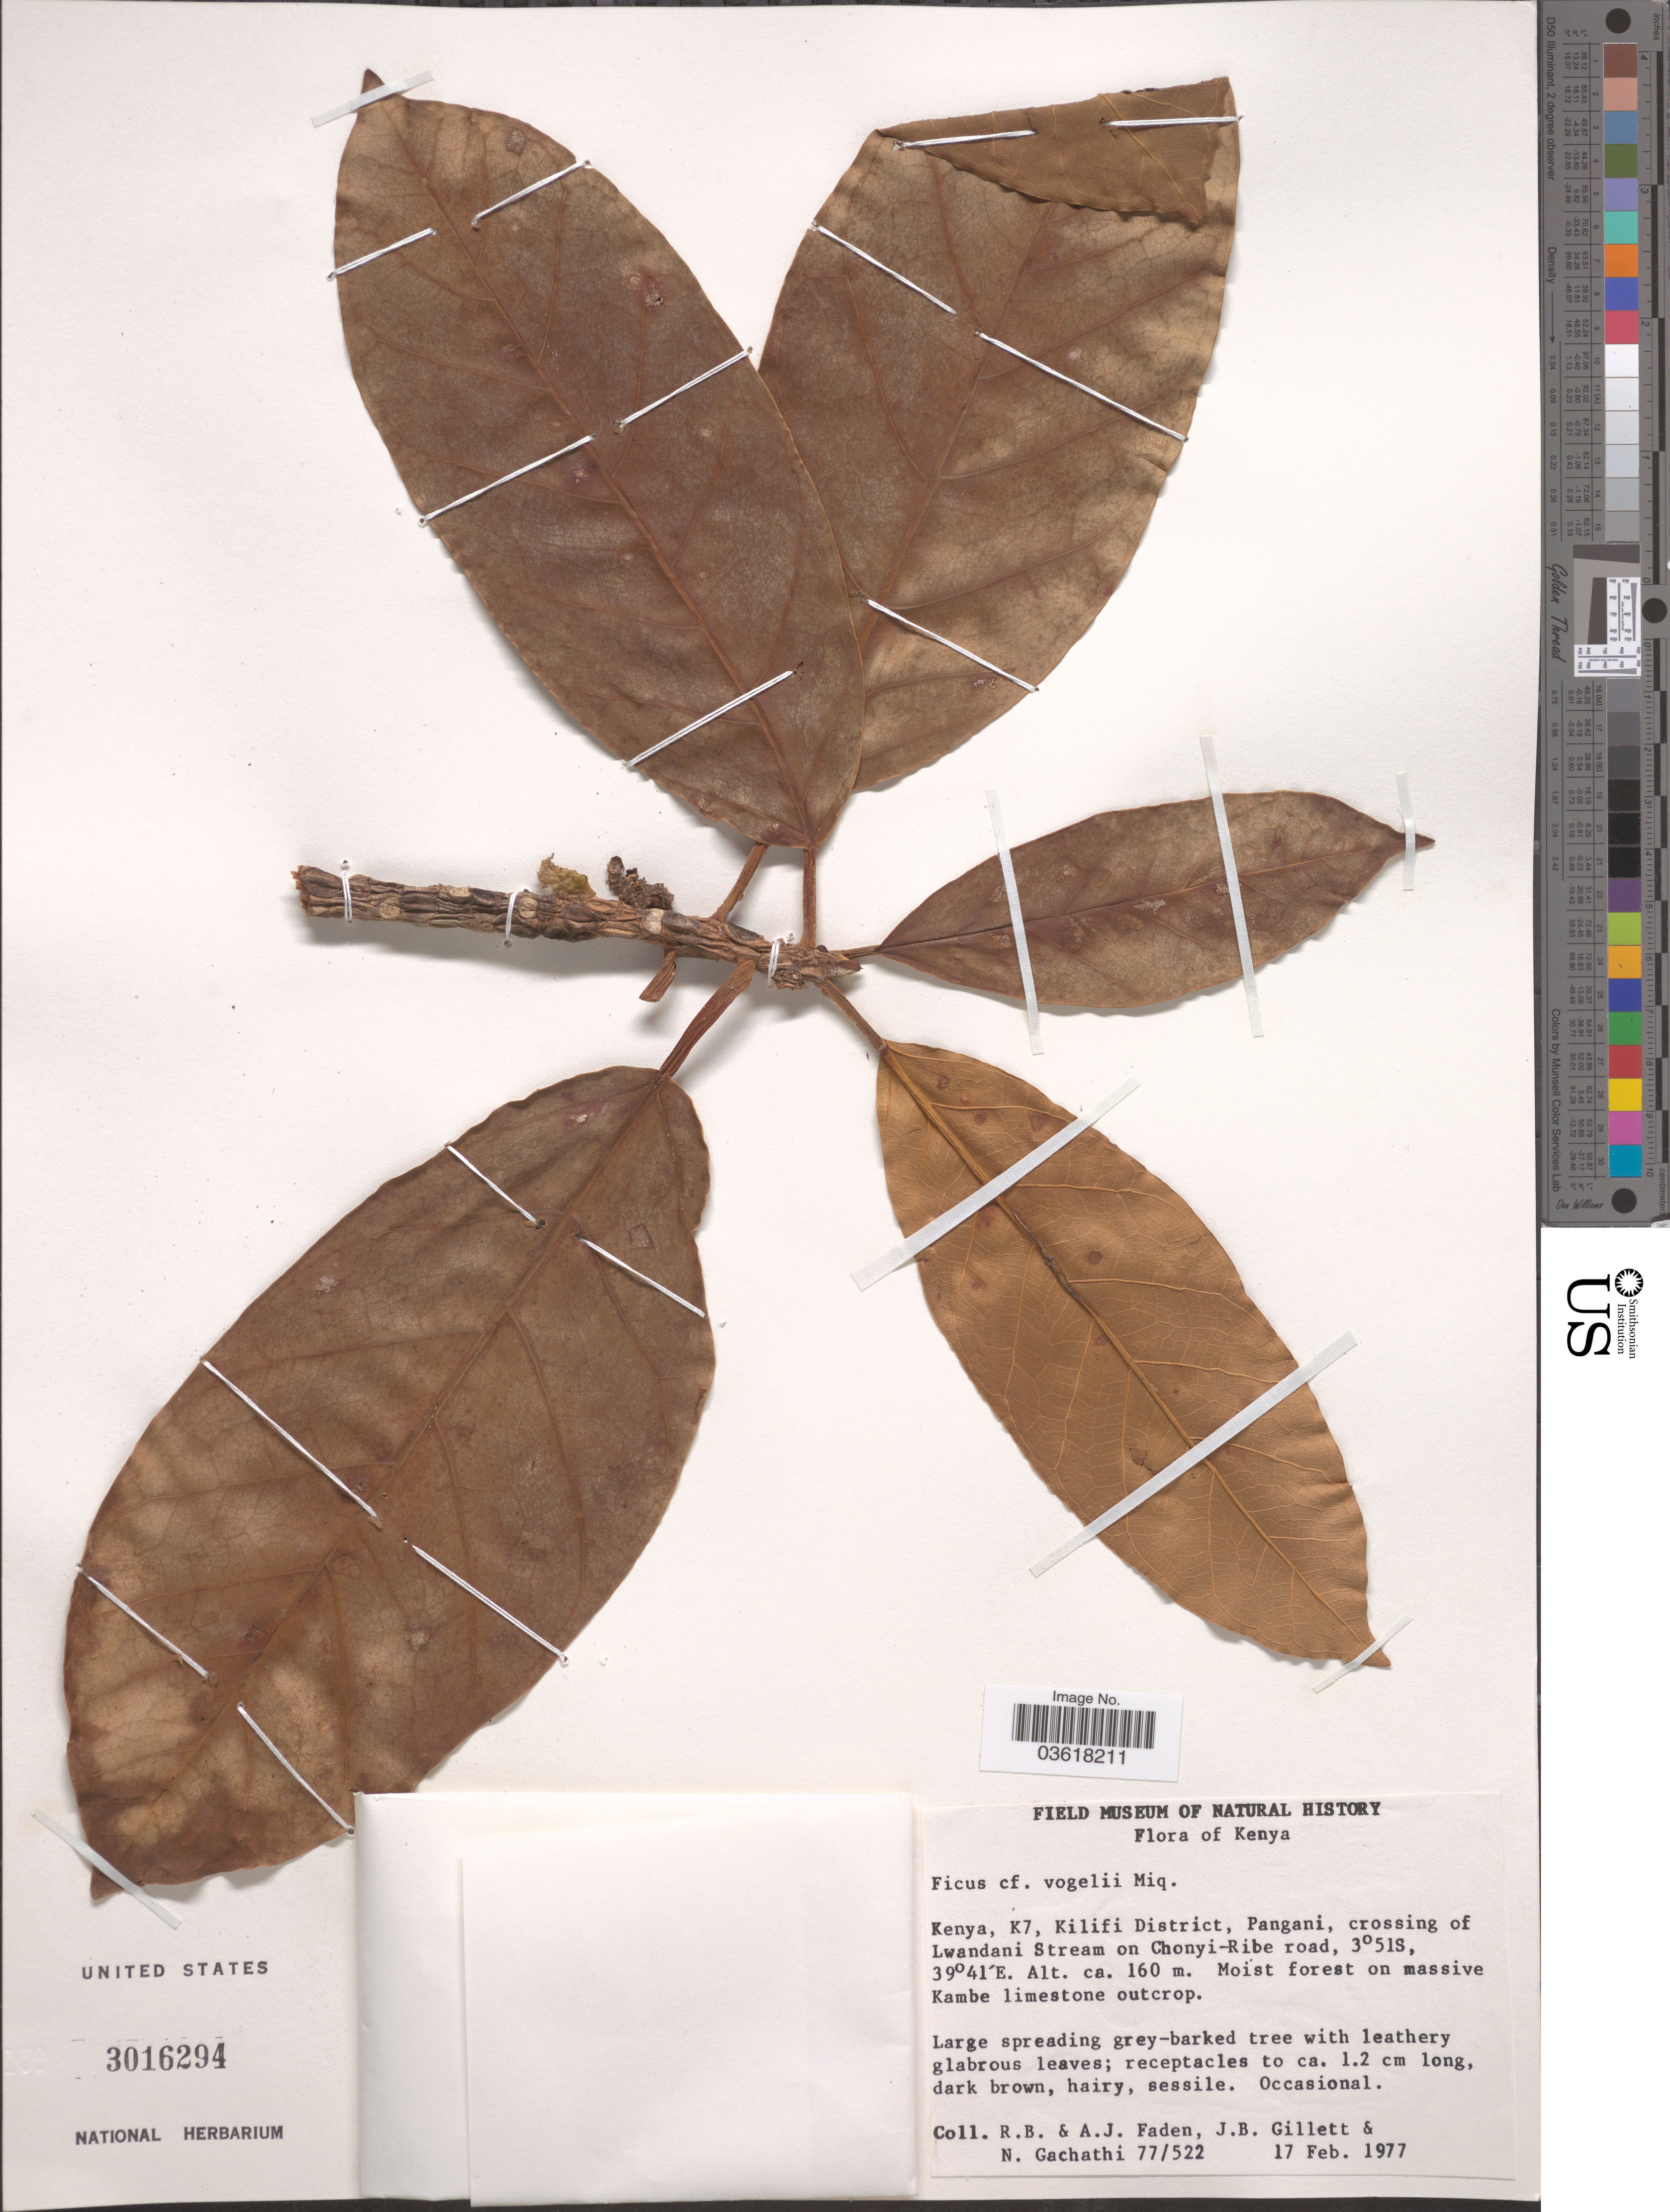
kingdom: Plantae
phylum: Tracheophyta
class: Magnoliopsida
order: Rosales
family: Moraceae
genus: Ficus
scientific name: Ficus vogelii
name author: (Miq.) Miq.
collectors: R. B. Faden, A. J. Faden, J. B. Gillett & N. Gachathi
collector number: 77/522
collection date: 1977-02-17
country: Kenya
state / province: Kilifi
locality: K7, Kilifi District, Pangani, crossing of Lwandani Stream on Chonyi-Ribe road.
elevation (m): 160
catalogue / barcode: US 3016294